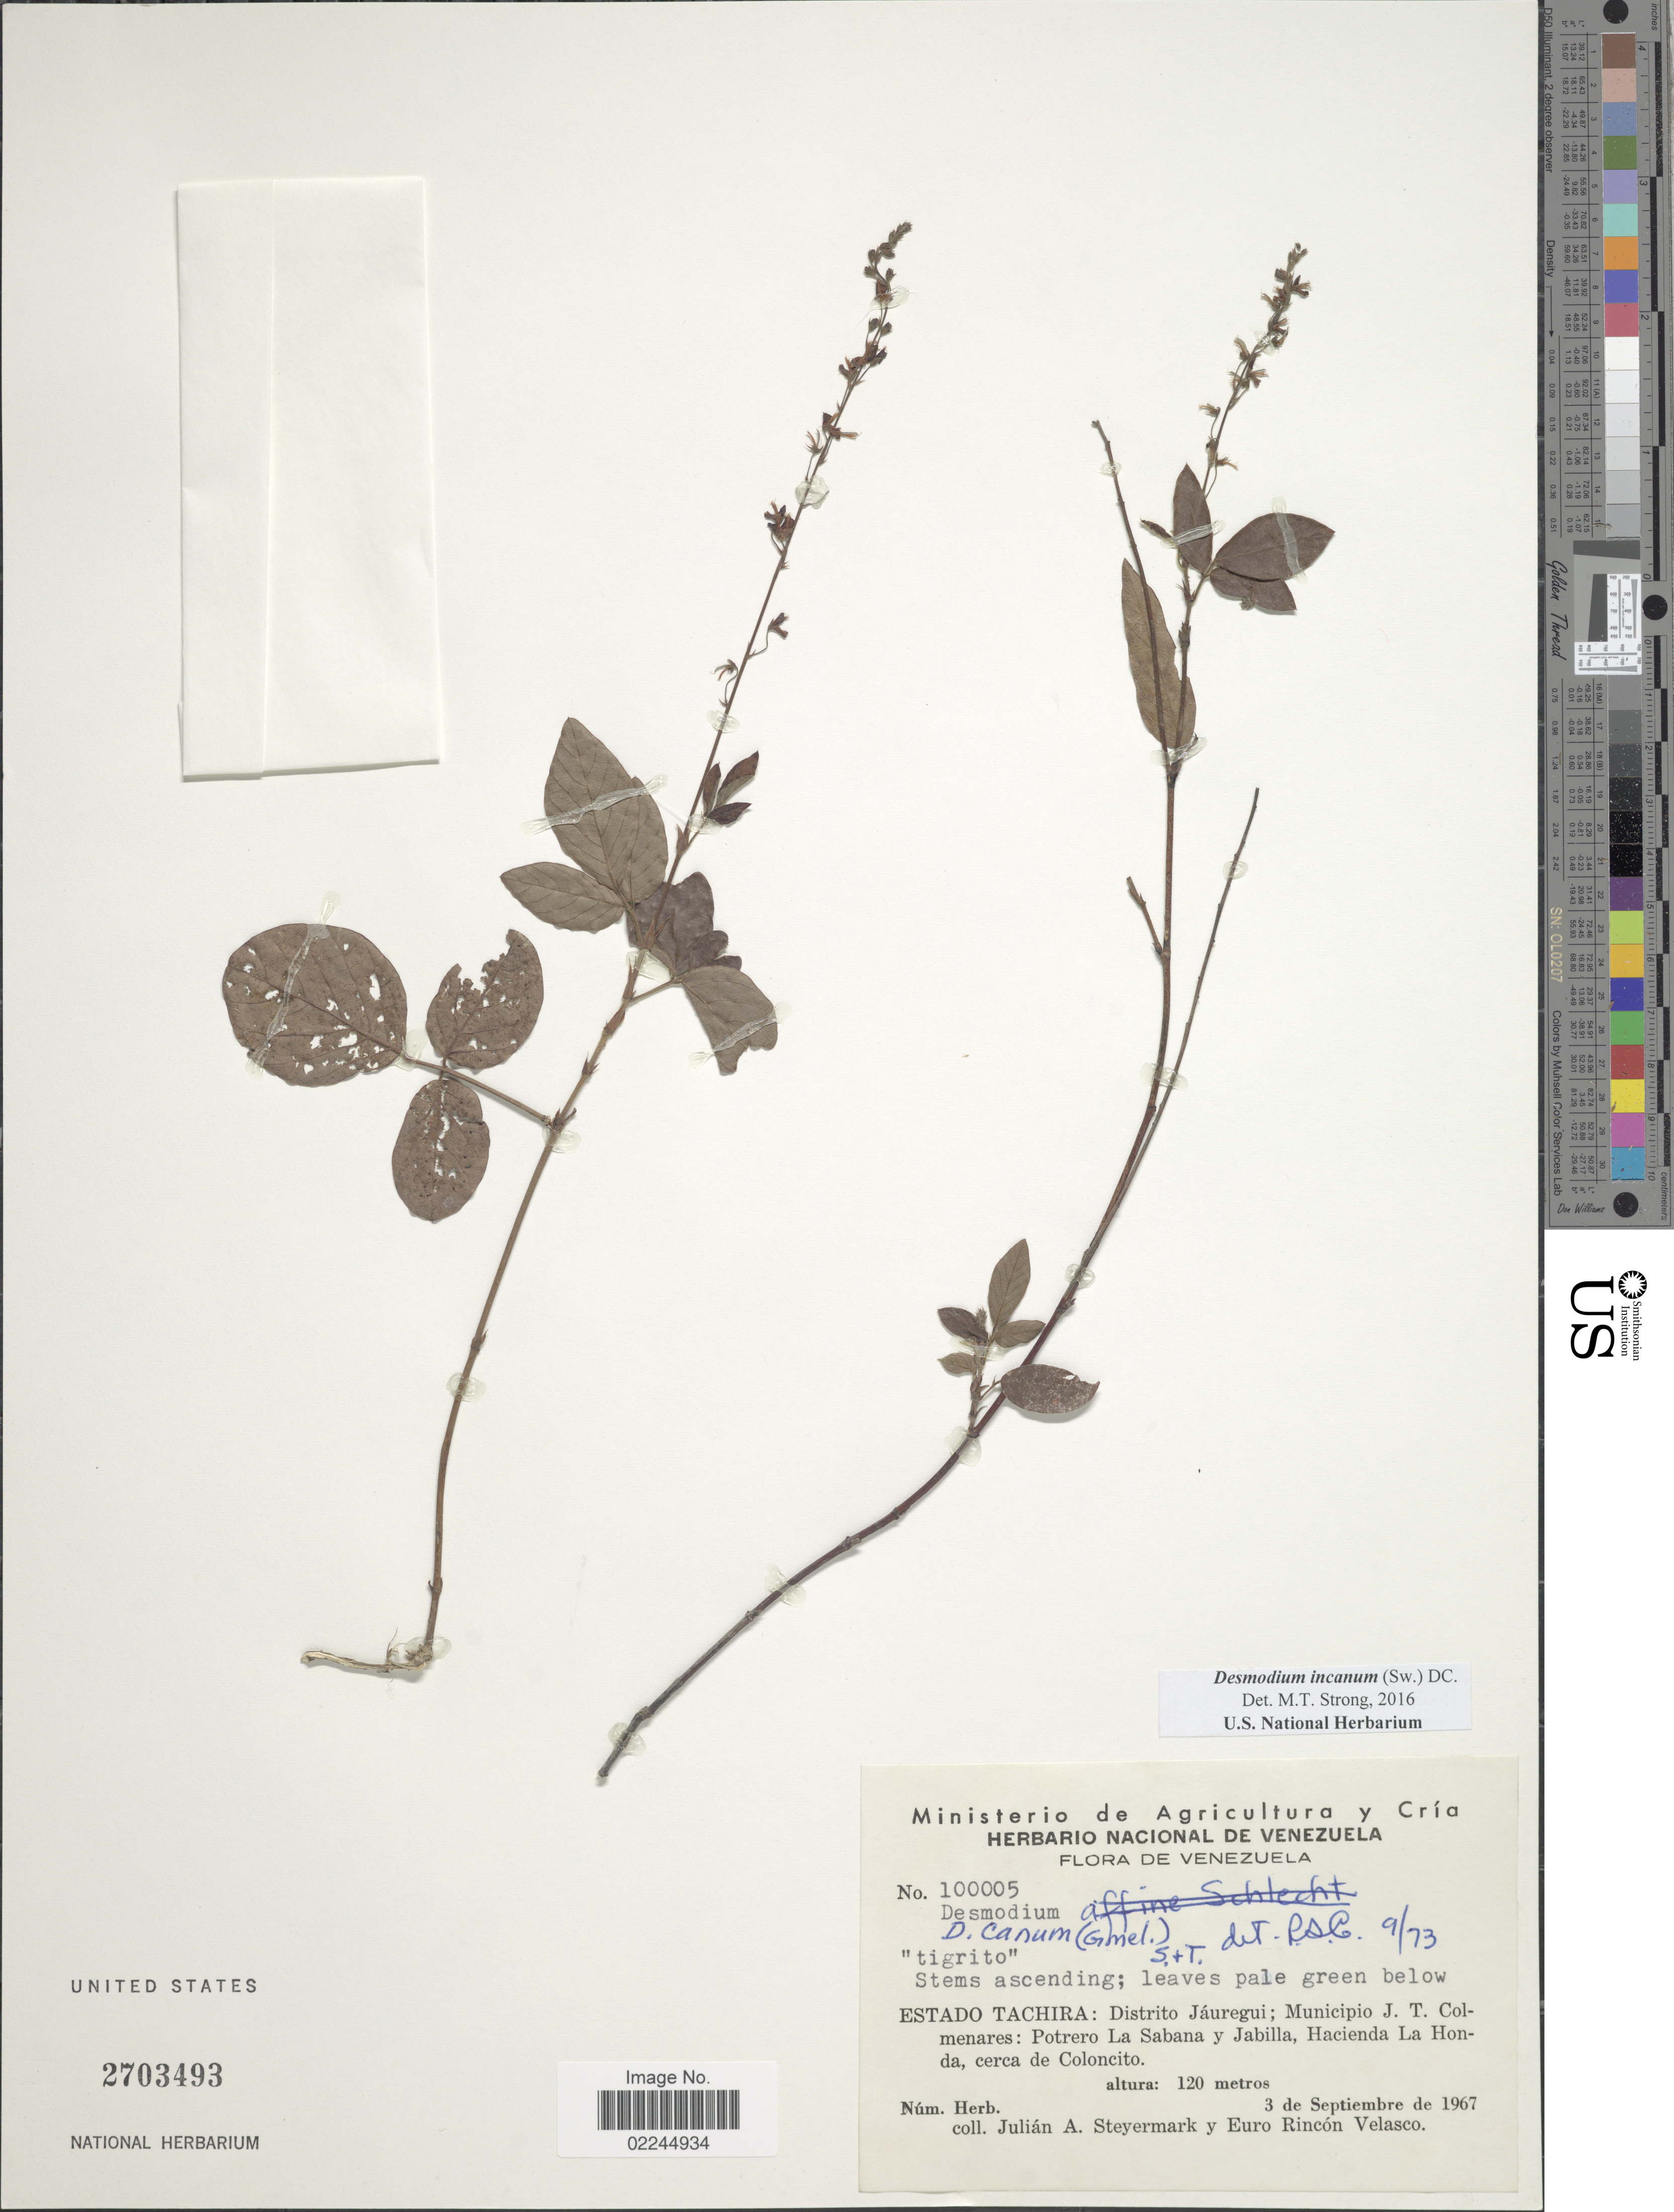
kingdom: Plantae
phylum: Tracheophyta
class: Magnoliopsida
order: Fabales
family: Fabaceae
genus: Desmodium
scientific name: Desmodium incanum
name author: (Sw.) DC.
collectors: J. Steyermark & E. Velasco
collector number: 100005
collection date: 1967-09-03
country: Venezuela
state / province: Tachira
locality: Distrito Jauregui, Municipio J.T. Colmenares, Potrero La Sabana y Jabilla, Hacienda La Honda, cerca de Coloncito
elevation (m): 120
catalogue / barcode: US 2703493